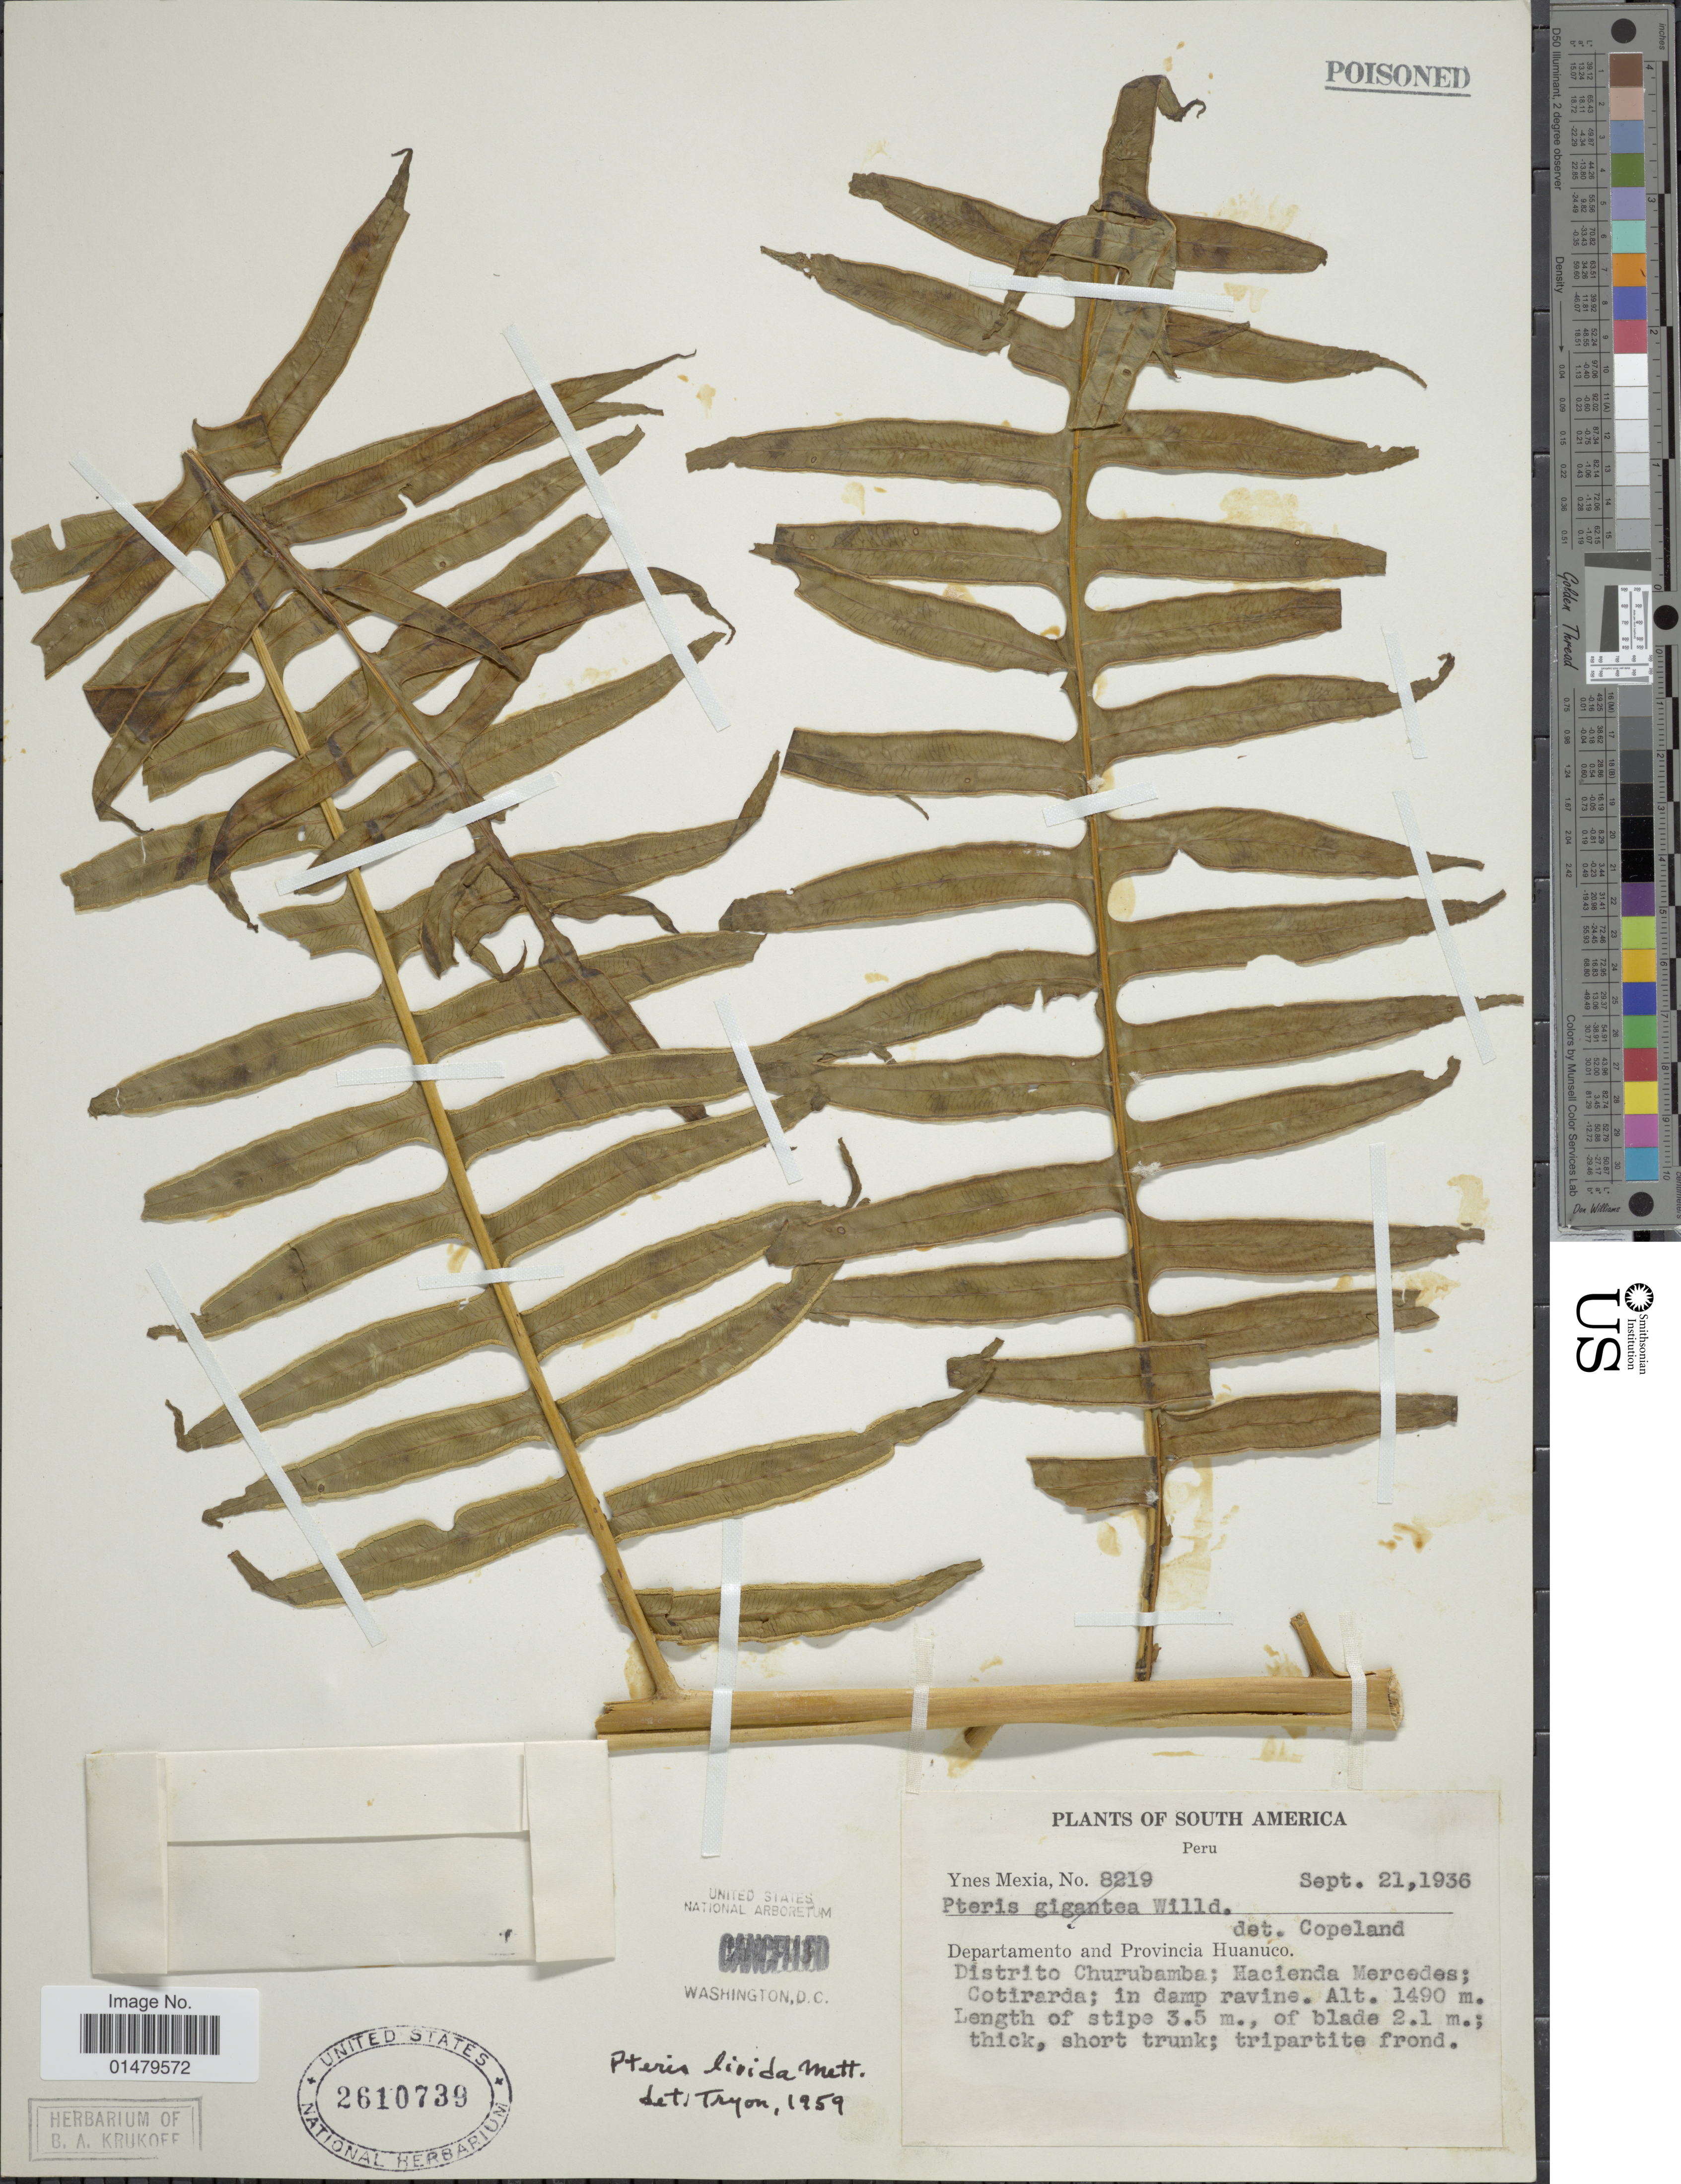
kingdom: Plantae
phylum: Tracheophyta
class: Polypodiopsida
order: Polypodiales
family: Pteridaceae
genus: Pteris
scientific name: Pteris livida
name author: Mett. in Triana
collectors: Y. Mexia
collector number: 8219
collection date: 1936-09-21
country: Peru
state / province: Huánuco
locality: Departamento and Provincia Huanuco. Distrito Churubamba; Hacienda Mercedes; Cotirarda; in damp ravine.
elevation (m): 1490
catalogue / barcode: US 2610739